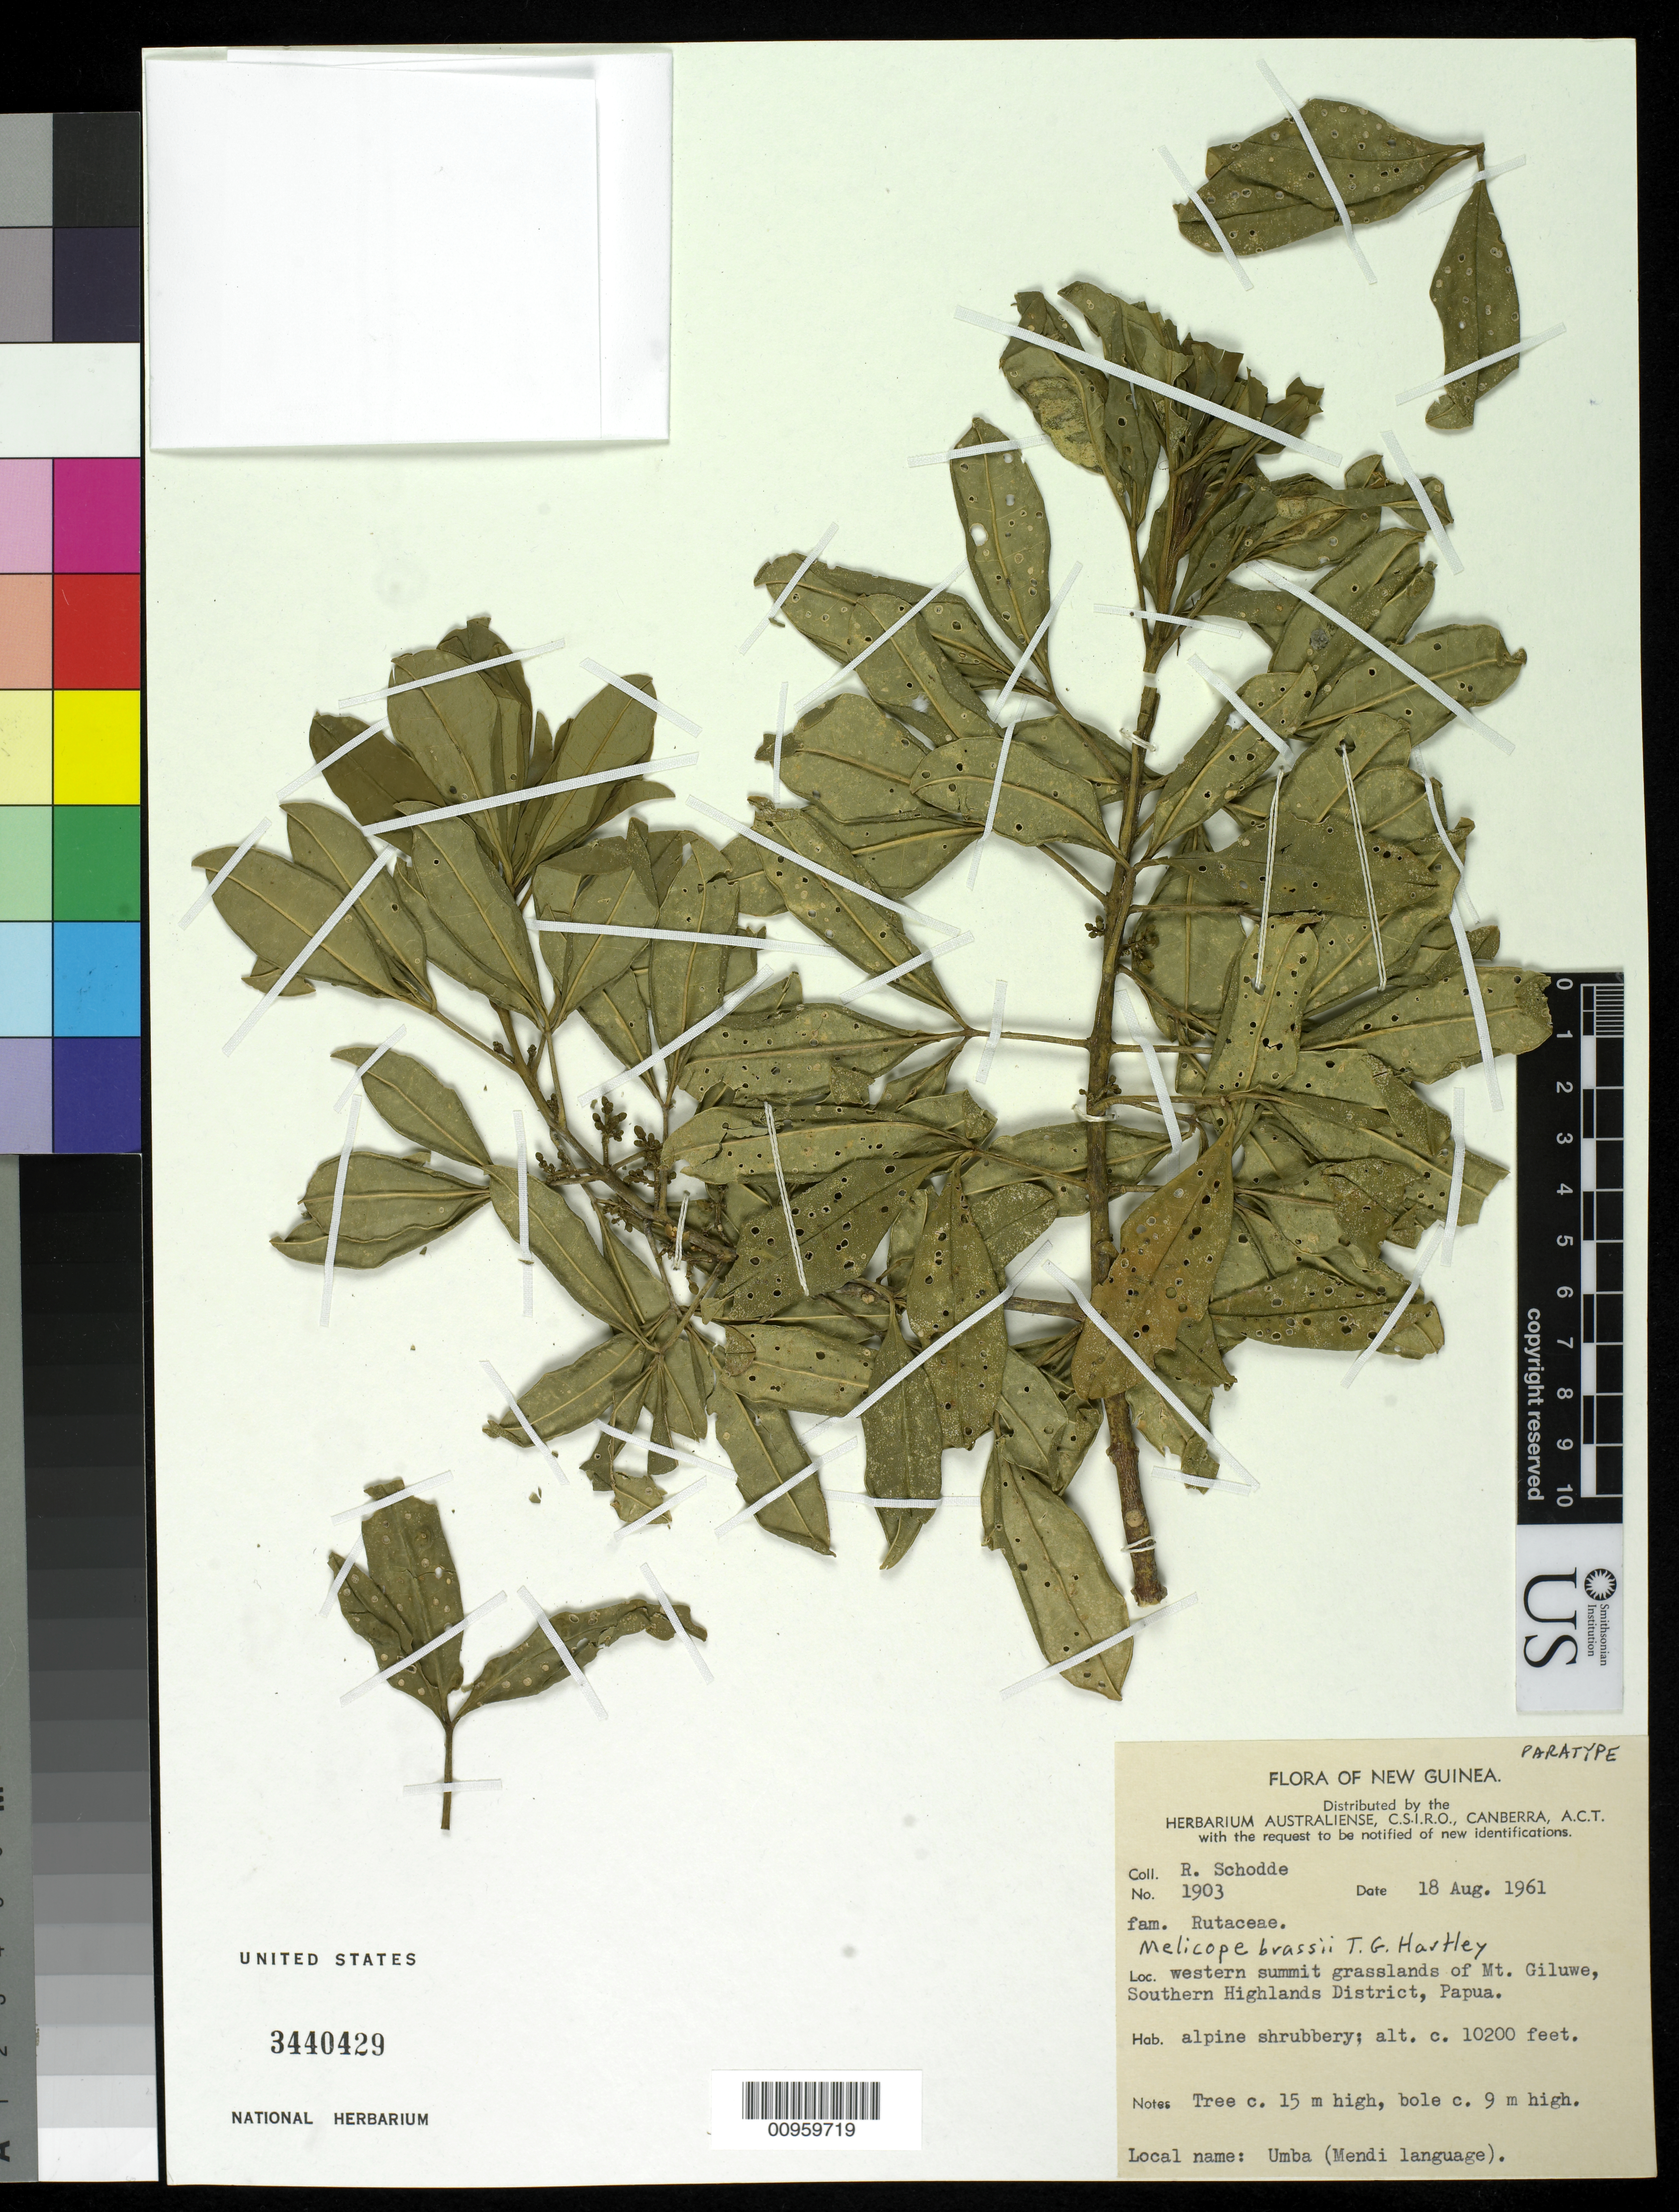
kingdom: Plantae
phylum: Tracheophyta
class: Magnoliopsida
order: Sapindales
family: Rutaceae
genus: Melicope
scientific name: Melicope brassii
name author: T.G. Hartley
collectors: R. Schodde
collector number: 1903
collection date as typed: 18 Aug 1961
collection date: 1961-08-18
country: Papua New Guinea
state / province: Southern Highlands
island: New Guinea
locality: Western summit grasslands of Mt. Giluwe.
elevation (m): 3109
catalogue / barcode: US 3440429